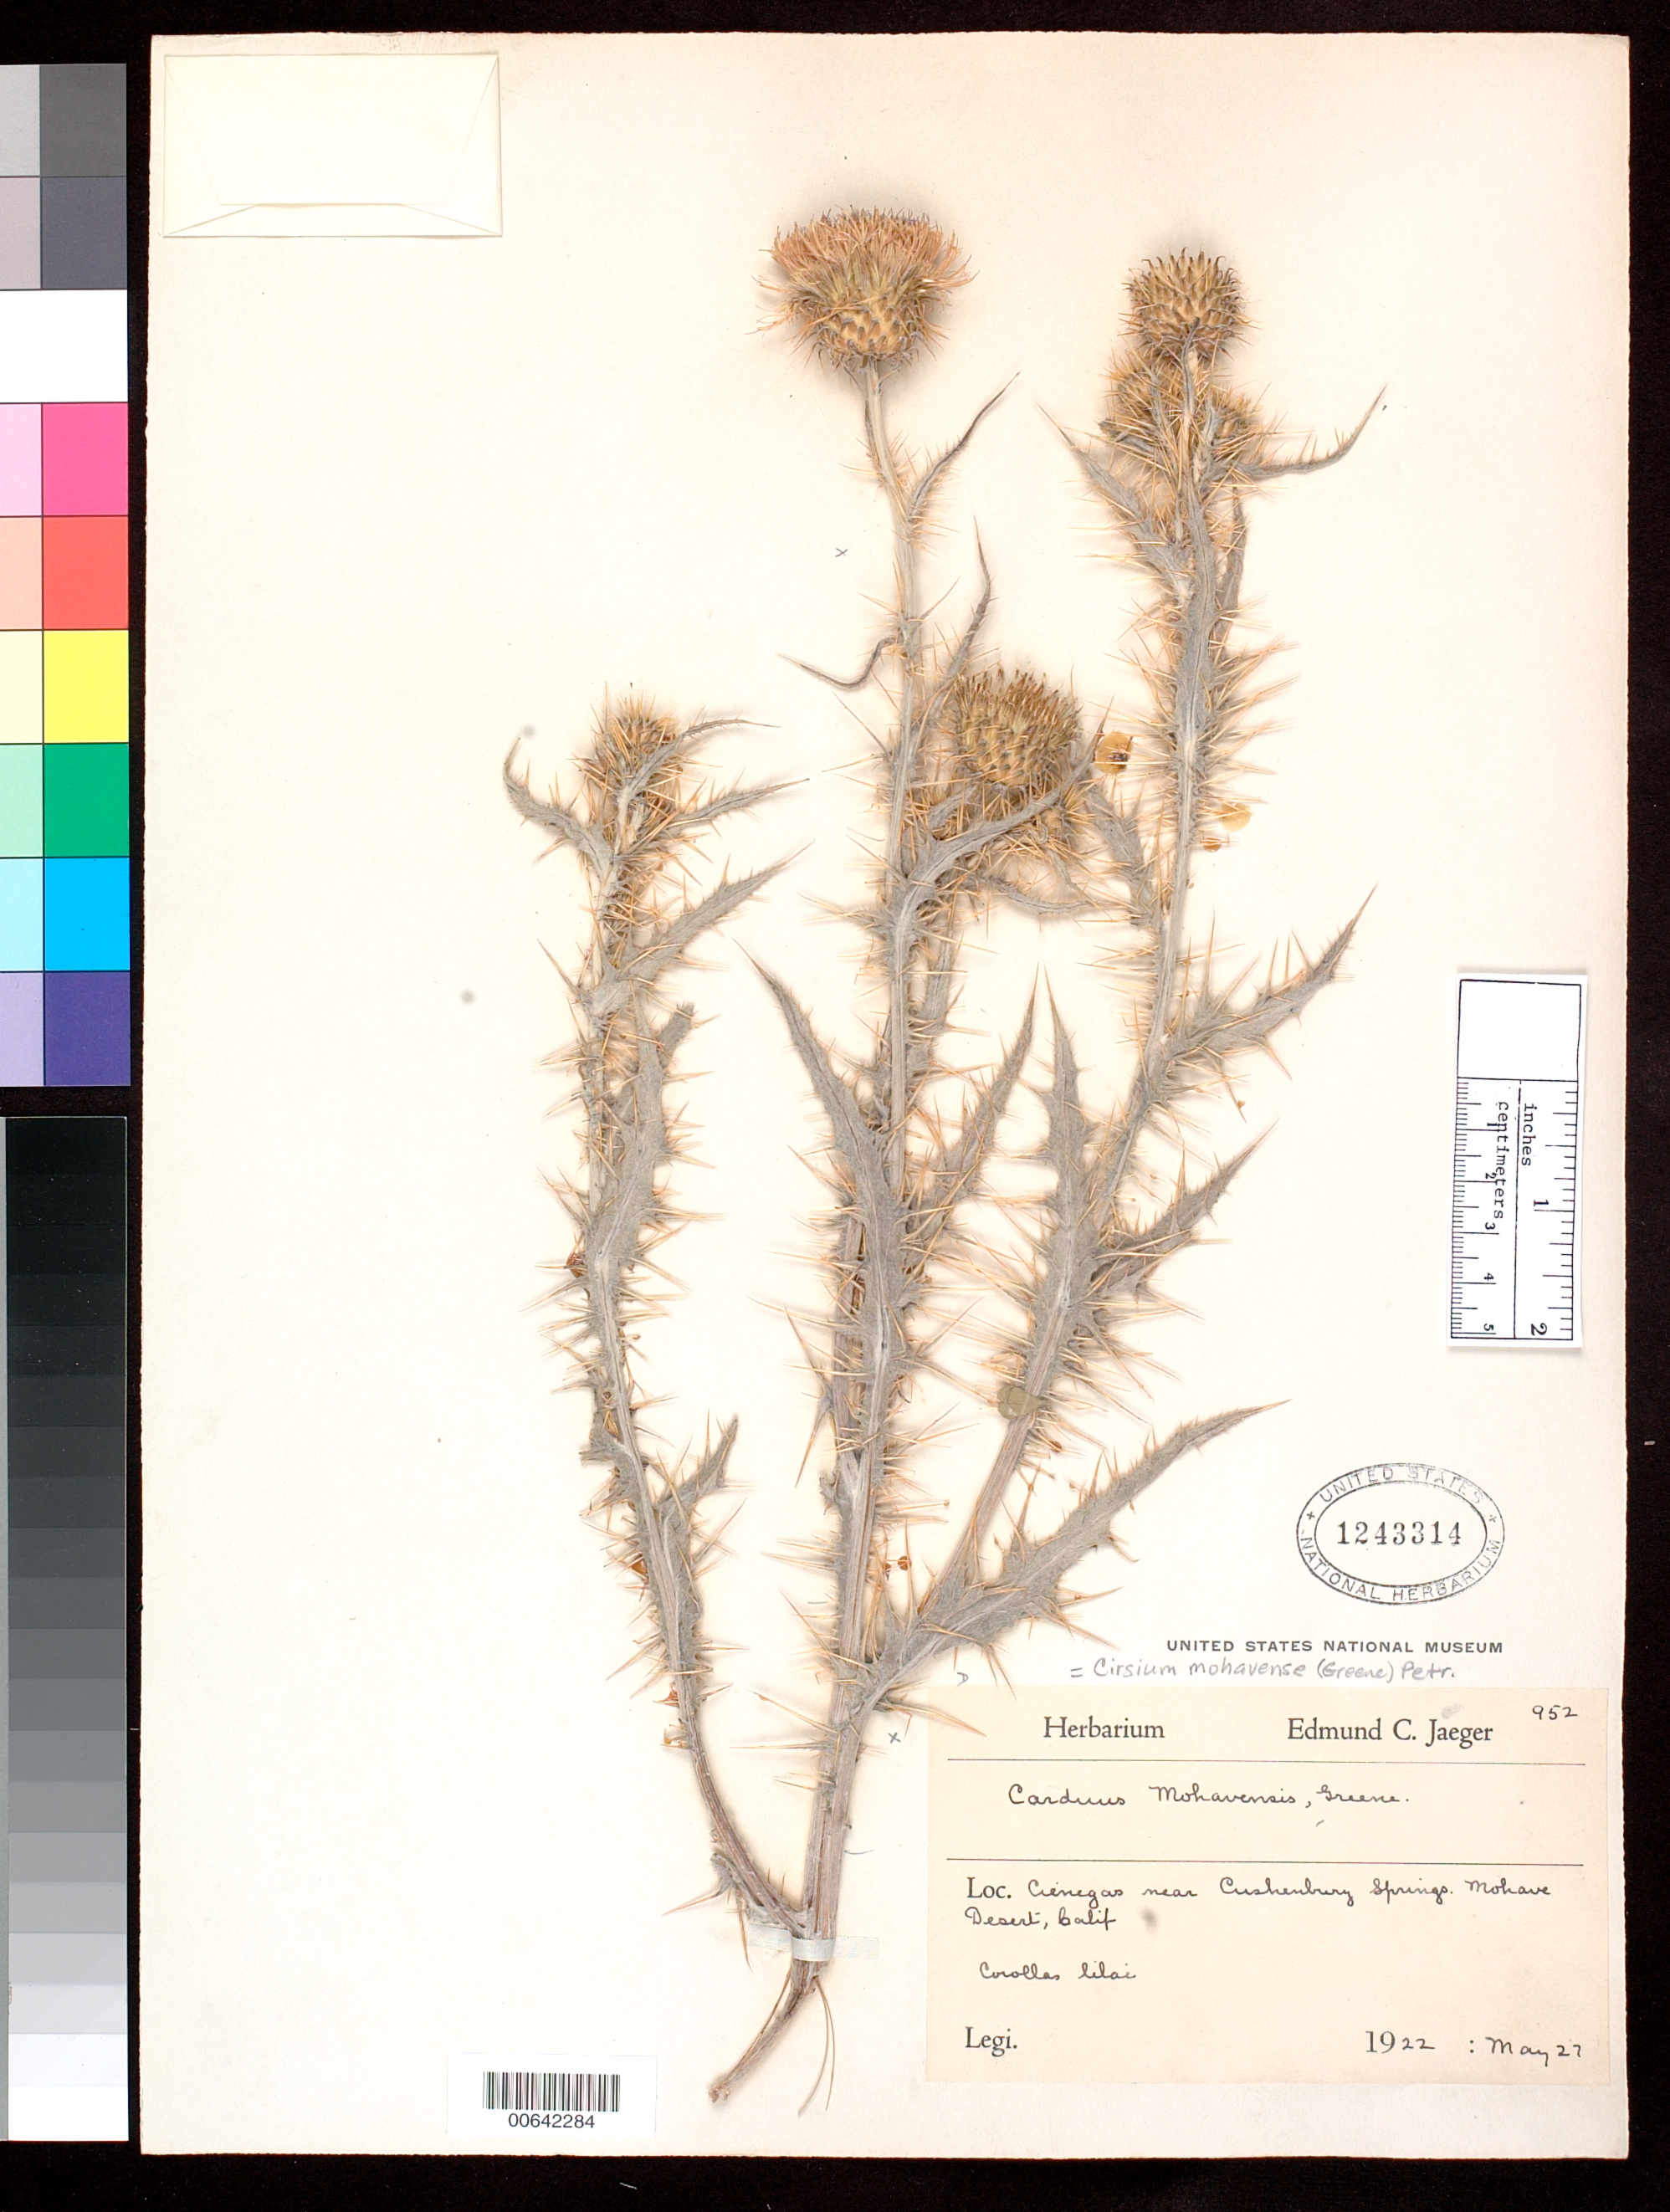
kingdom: Plantae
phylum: Tracheophyta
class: Magnoliopsida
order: Asterales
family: Asteraceae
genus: Cirsium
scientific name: Cirsium mohavense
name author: (Greene) Petr.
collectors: E. Jaeger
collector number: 952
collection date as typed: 27 May 1922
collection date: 1922-05-27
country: United States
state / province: California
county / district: Kern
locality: Cienegas near Cushenbury Springs, Mohave Desert.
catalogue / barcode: US 1243314